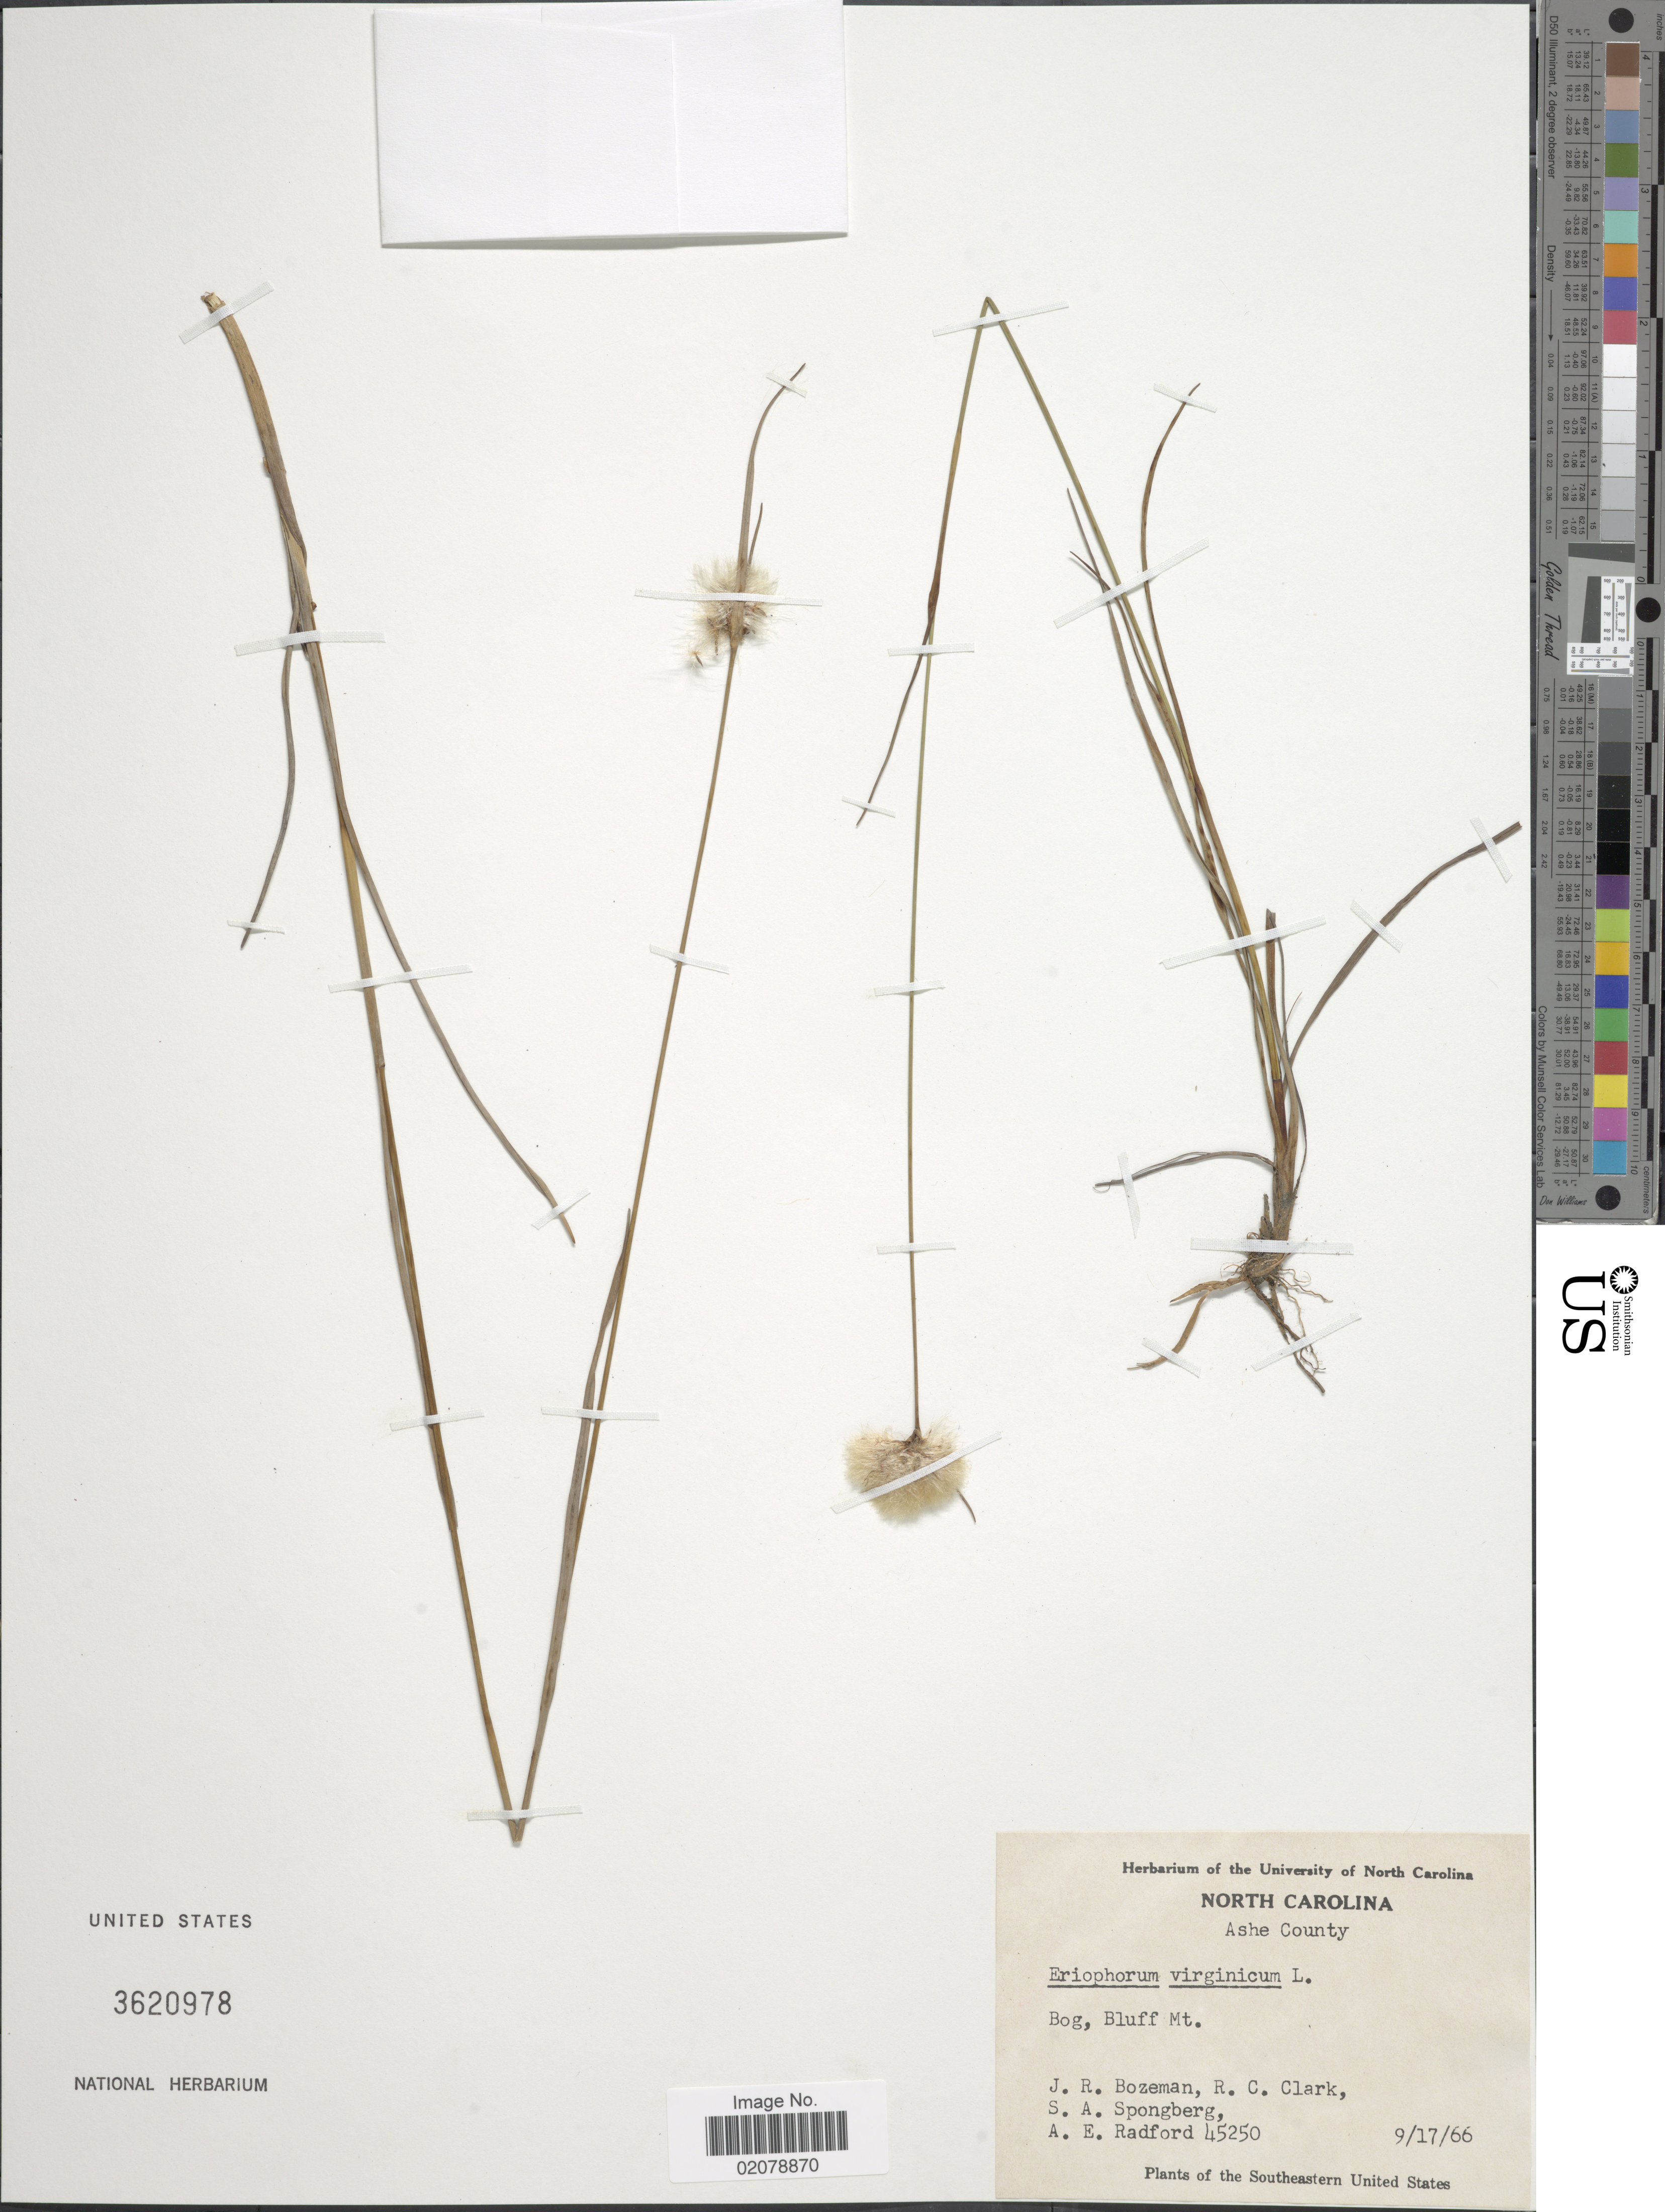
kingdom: Plantae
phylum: Tracheophyta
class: Liliopsida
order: Poales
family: Cyperaceae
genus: Eriophorum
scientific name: Eriophorum virginicum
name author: L.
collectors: J. R. Bozeman, R. C. Clark, S. A.Spongberg & A. E. Radford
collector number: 45250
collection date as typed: Transcribed d/m/y: 17/9/66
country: United States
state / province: North Carolina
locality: Ashe County. Bluff Mt.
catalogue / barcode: US 3620978